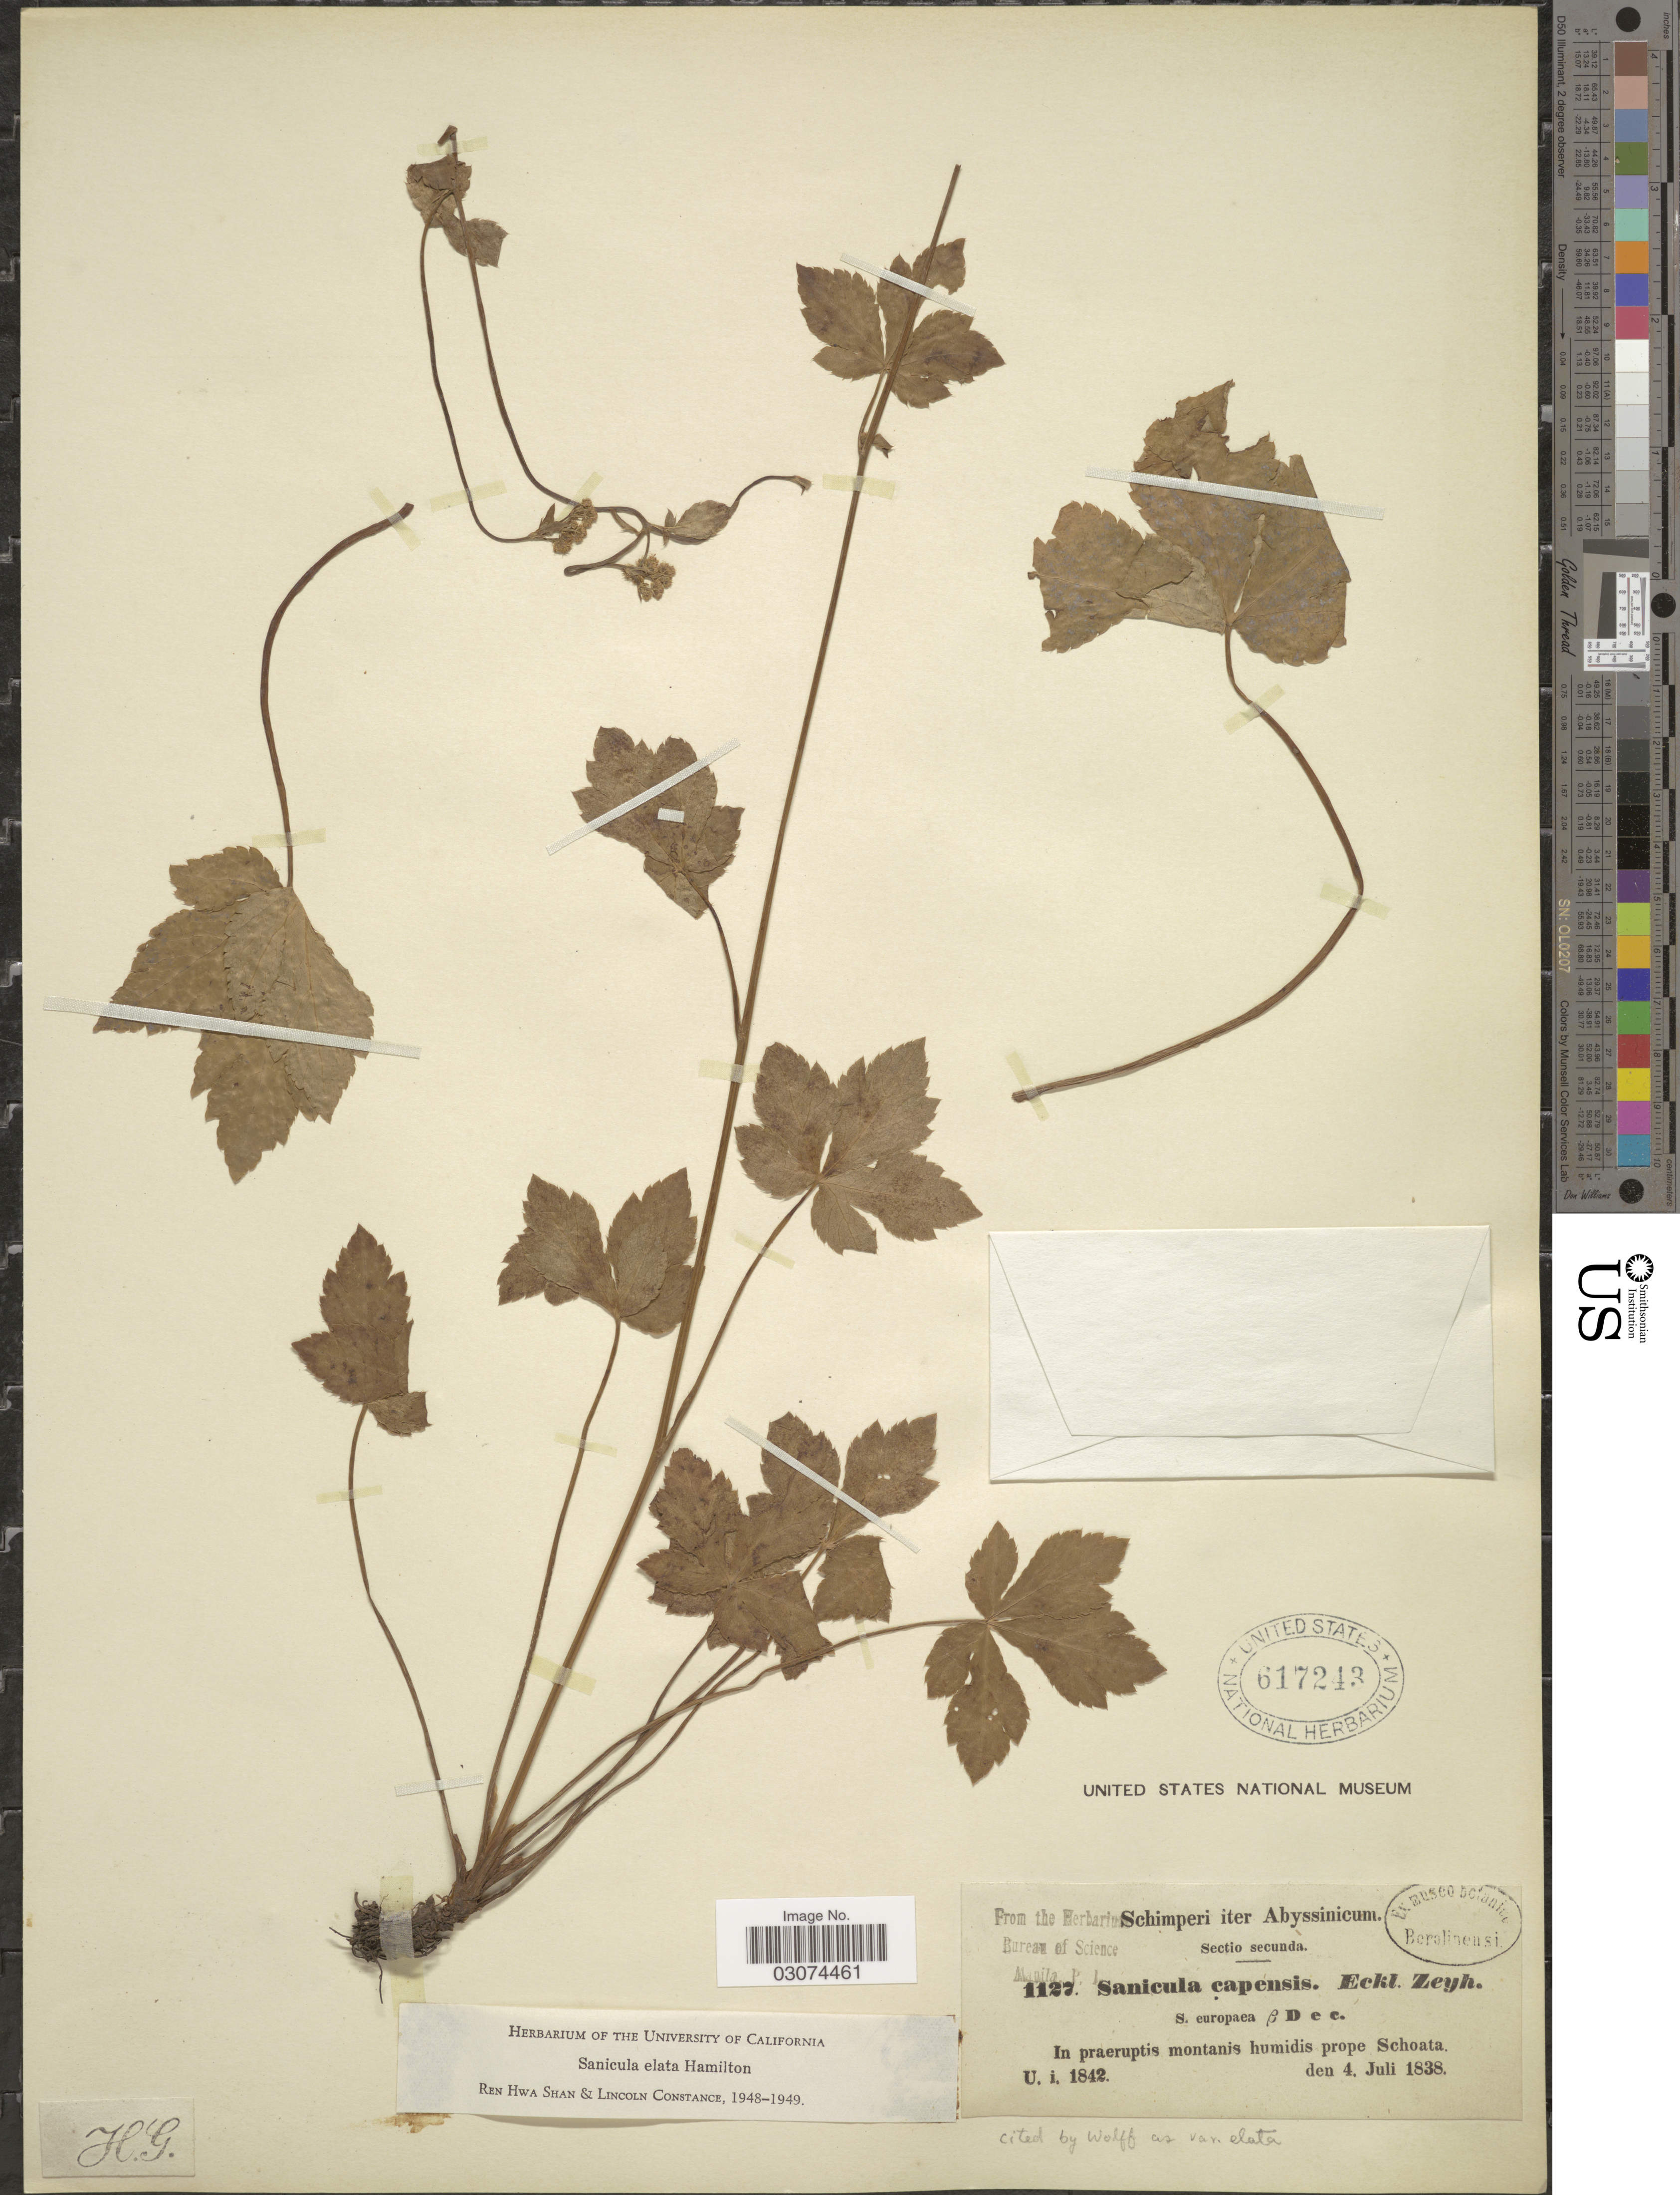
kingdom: Plantae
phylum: Tracheophyta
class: Magnoliopsida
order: Apiales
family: Apiaceae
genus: Sanicula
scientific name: Sanicula elata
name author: Buch.-Ham. ex D. Don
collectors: -. Schimper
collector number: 1127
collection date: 1838-07-04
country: Eritrea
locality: Abyssinicum. In praeruptis montanis humidis prope Schoata.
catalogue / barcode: US 617243